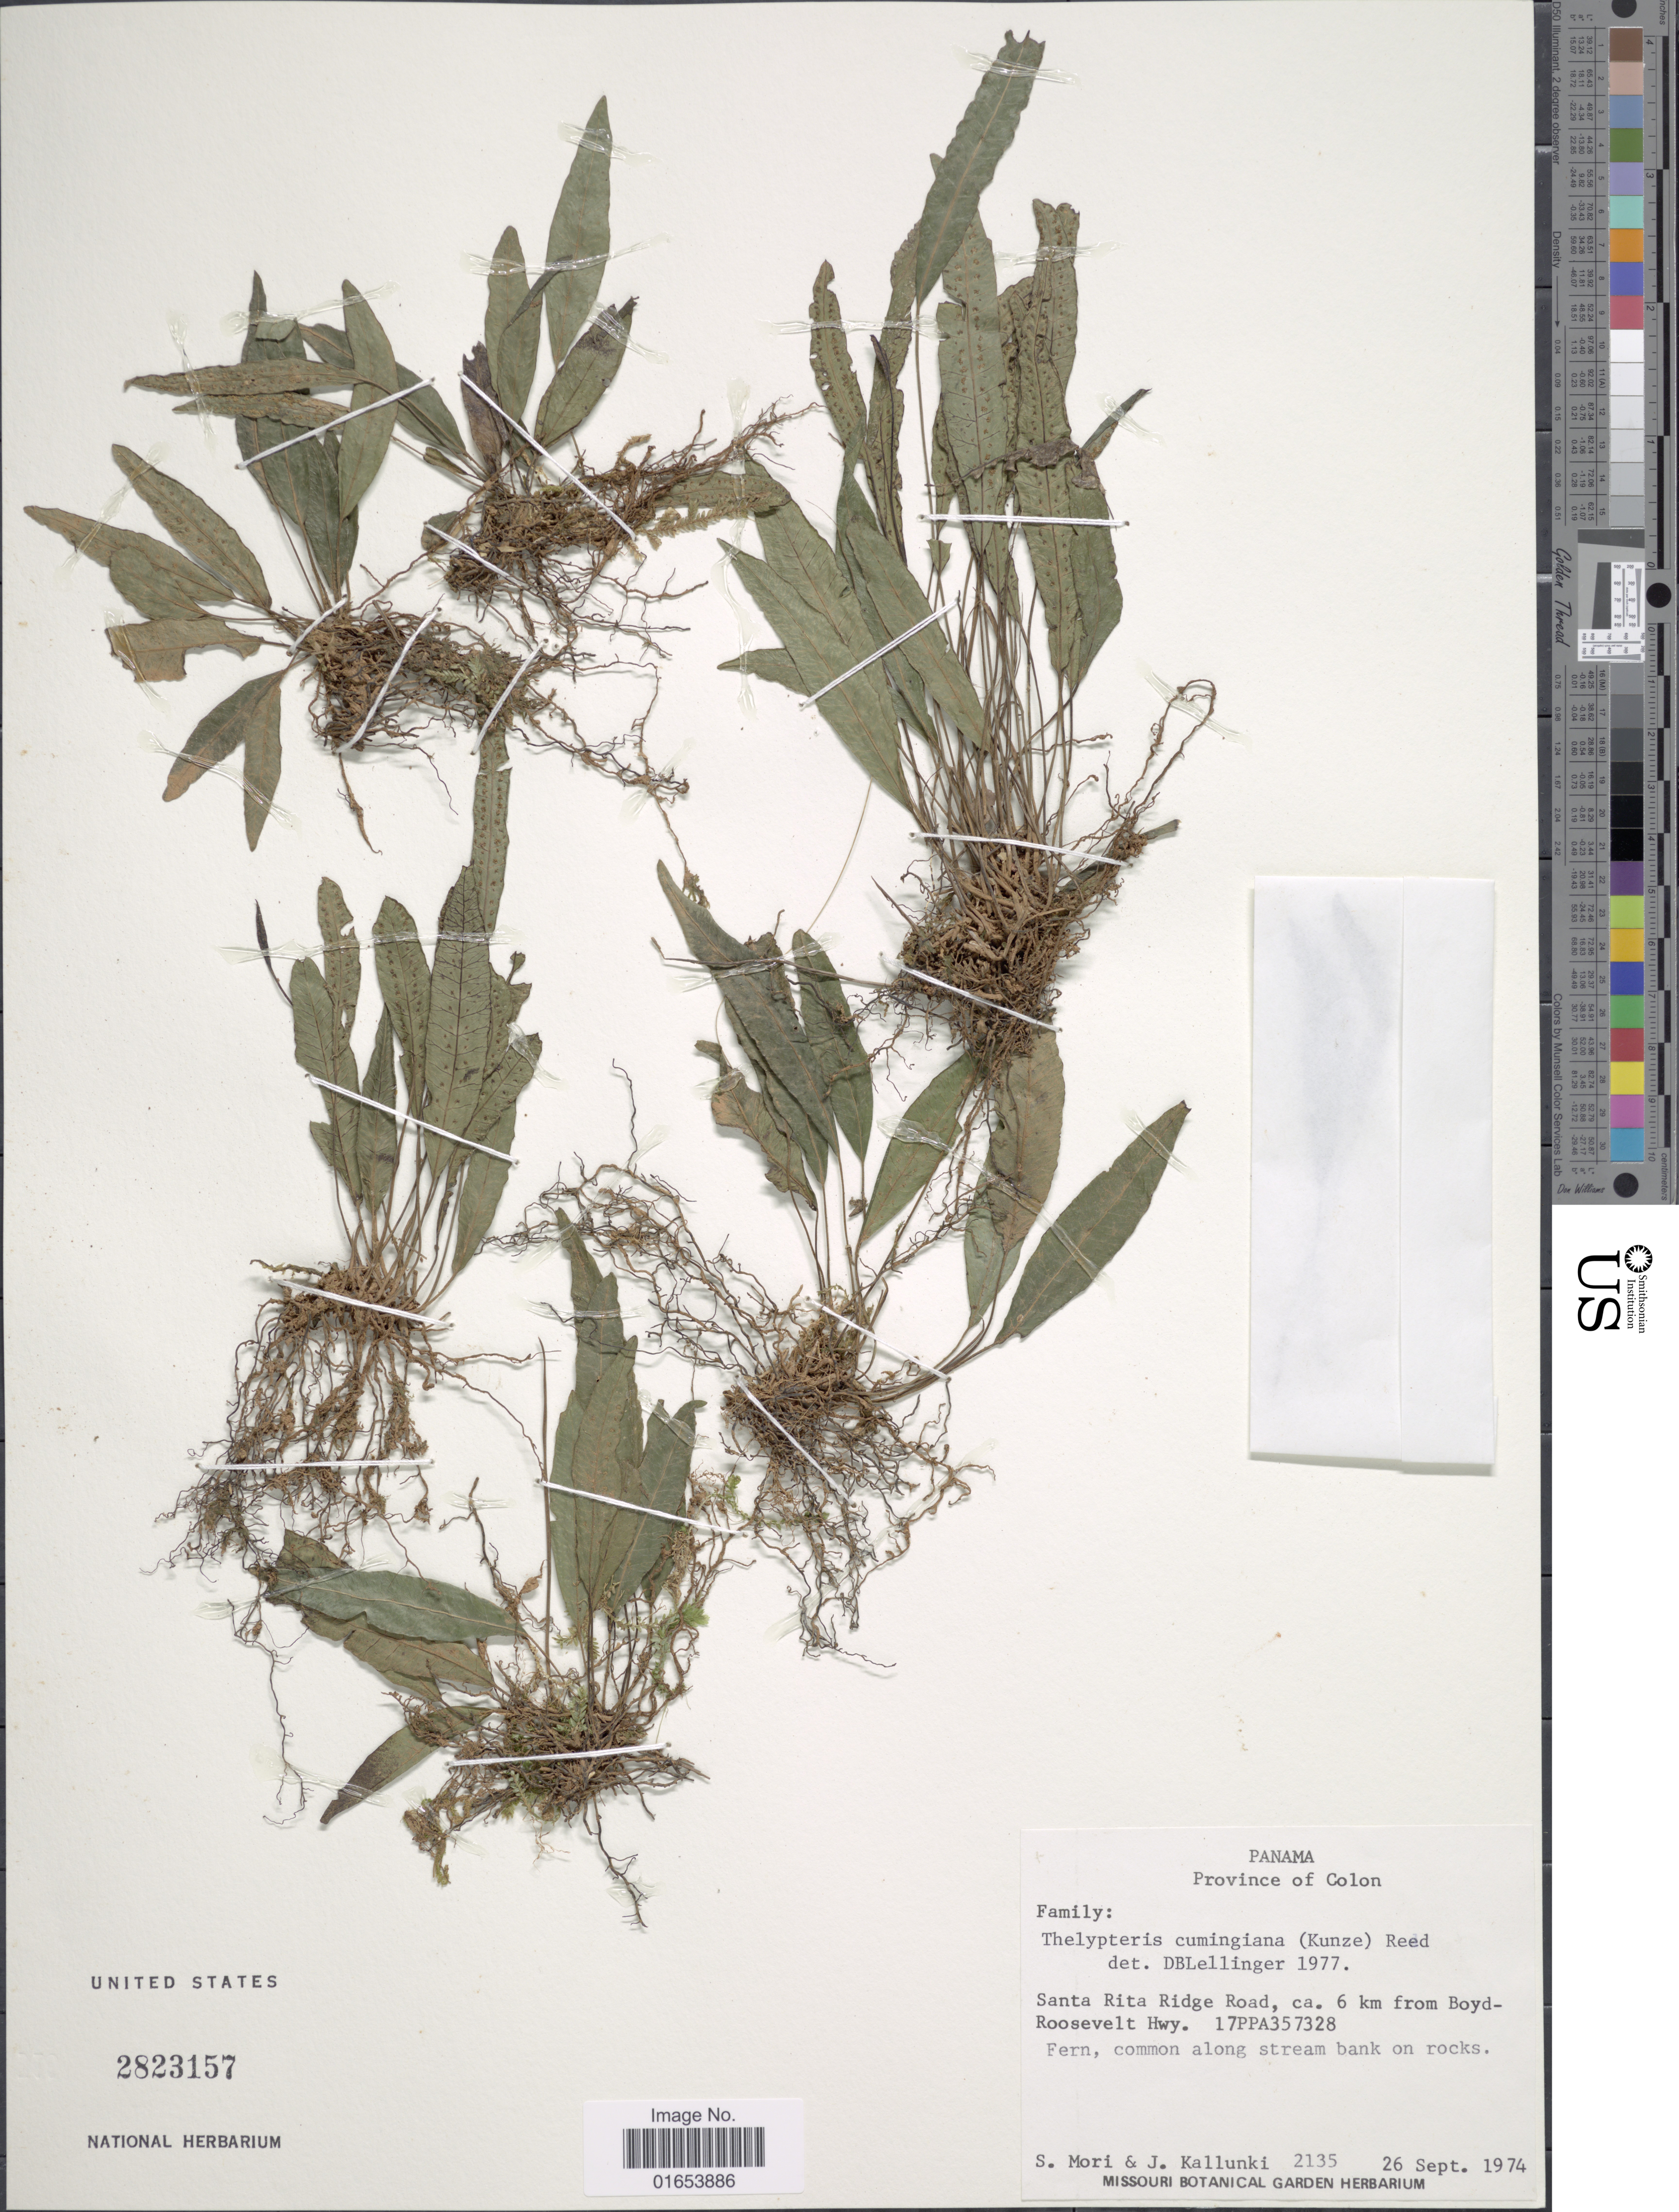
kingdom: Plantae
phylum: Tracheophyta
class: Polypodiopsida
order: Polypodiales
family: Thelypteridaceae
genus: Goniopteris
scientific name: Goniopteris cumingiana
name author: (Kunze) de Jonch. & Sen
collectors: S. Mori & J. Kallunki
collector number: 2135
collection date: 1974-09-29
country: Panama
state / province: Colón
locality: Province de Colon, Santa Rita Ridge Road, ca. 6 km from boyd-Roosevelt Hwy.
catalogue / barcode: US 2823157